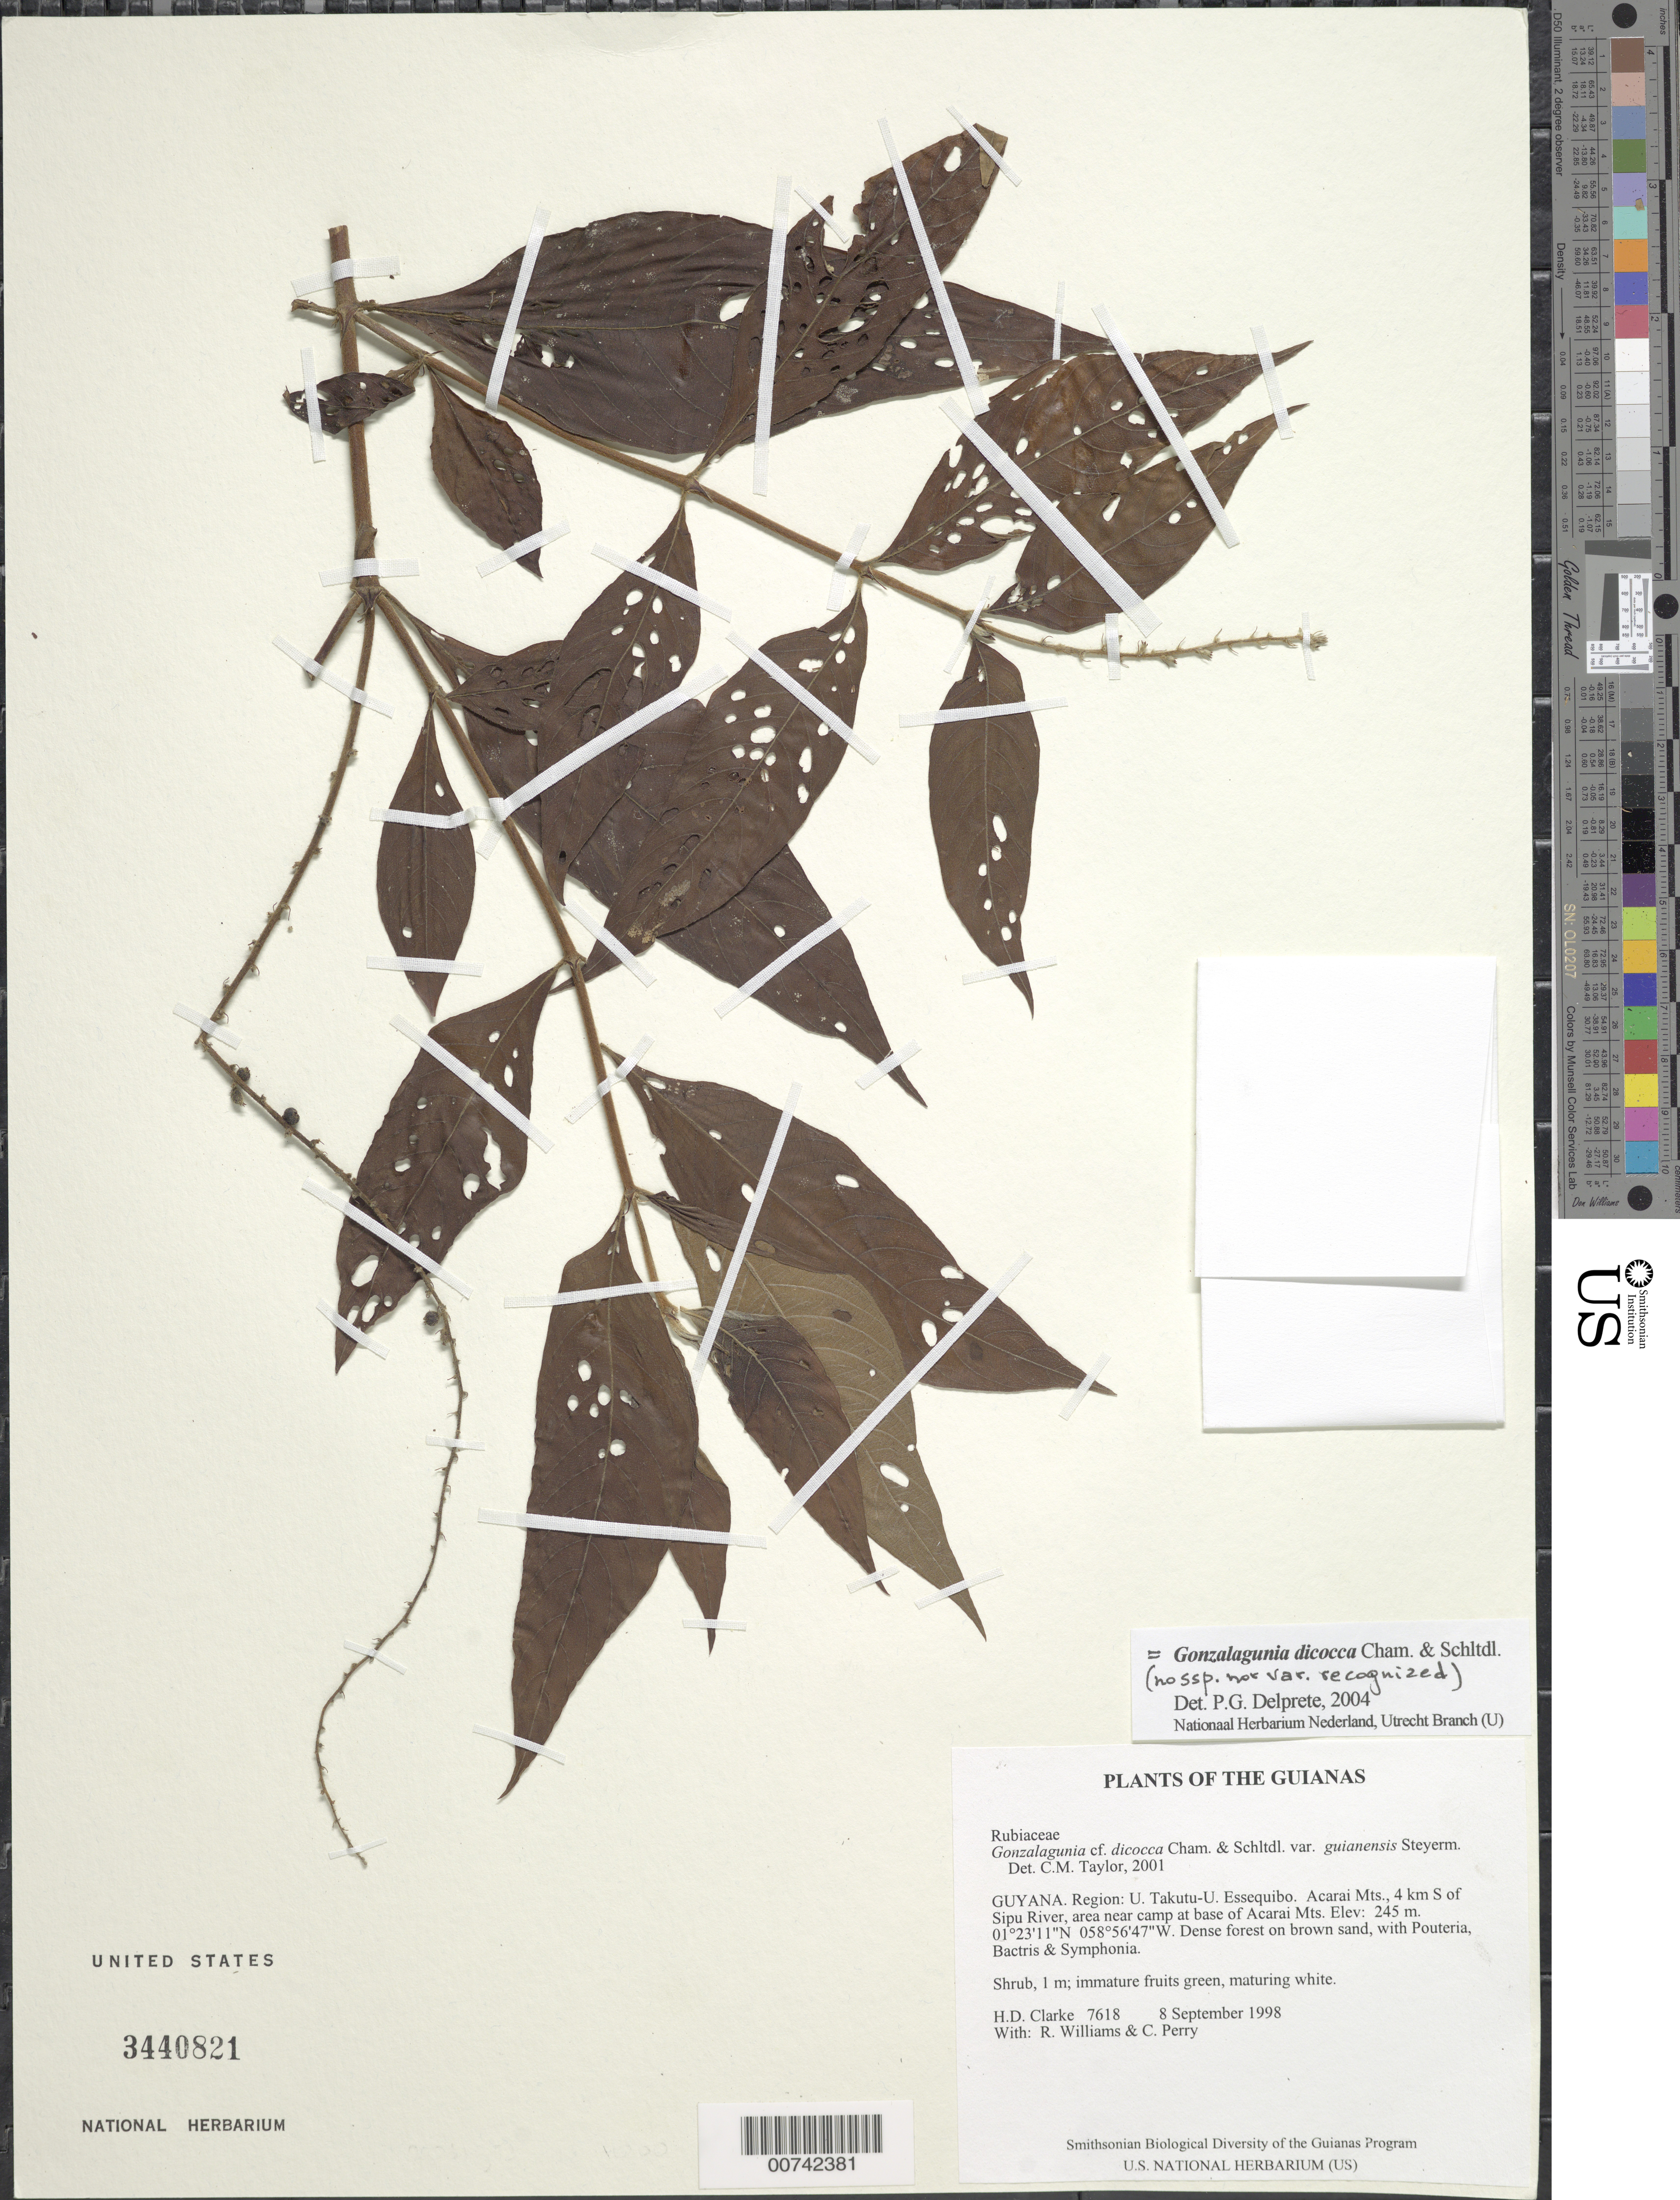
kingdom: Plantae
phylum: Tracheophyta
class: Magnoliopsida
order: Gentianales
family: Rubiaceae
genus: Gonzalagunia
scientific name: Gonzalagunia dicocca var. guianensis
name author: Steyerm.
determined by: Delprete, P. G., Herb. de Guyane Cay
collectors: H. D. Clarke, R. Williams & C. Perry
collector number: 7618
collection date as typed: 8 September 1998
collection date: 1998-09-08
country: Guyana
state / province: U. Takutu-U. Essequibo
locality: Acarai Mts., 4 km S of Sipu River, area near camp at base of Acarai Mts.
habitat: Dense forest on brown sand, with Pouteria, Bactris & Symphonia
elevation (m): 245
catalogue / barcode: US 3440821